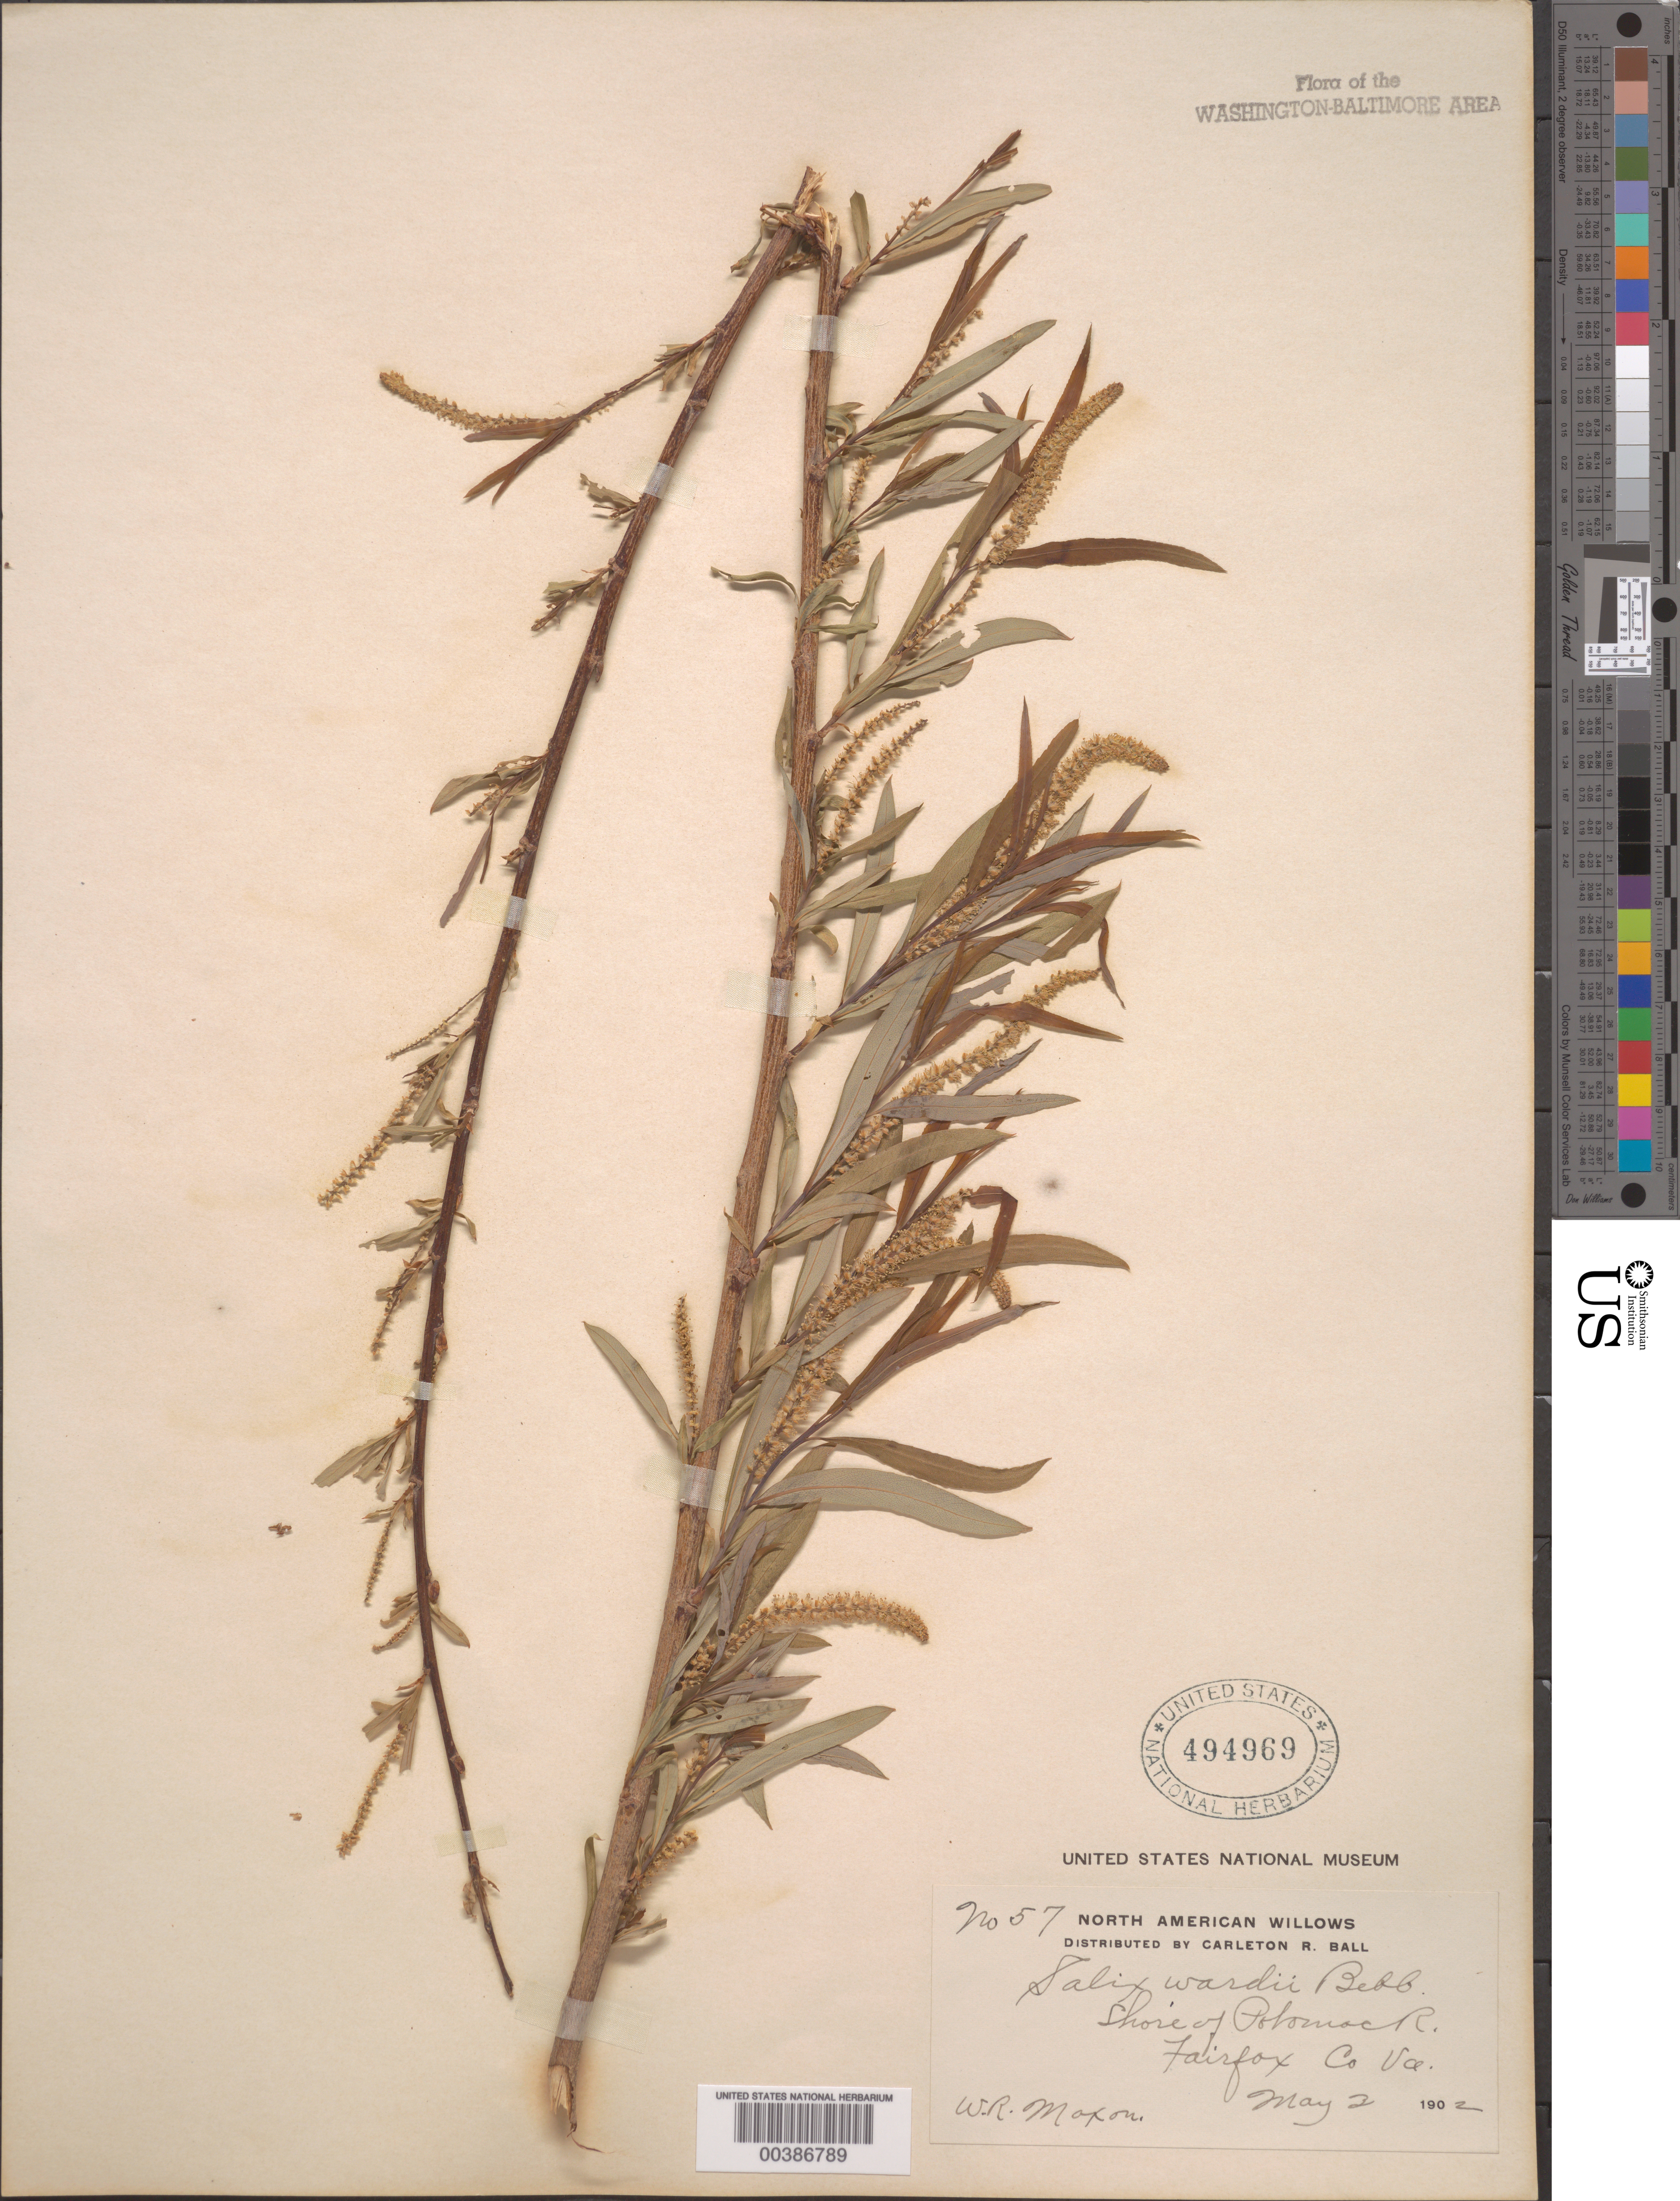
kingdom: Plantae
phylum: Tracheophyta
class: Magnoliopsida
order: Malpighiales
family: Salicaceae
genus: Salix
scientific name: Salix caroliniana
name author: Michx.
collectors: W. R. Maxon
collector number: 57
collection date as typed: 02 May 1902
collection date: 1902-05-02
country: United States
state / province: Virginia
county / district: Fairfax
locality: Potomac River C. and O. Canal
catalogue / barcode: US 494969